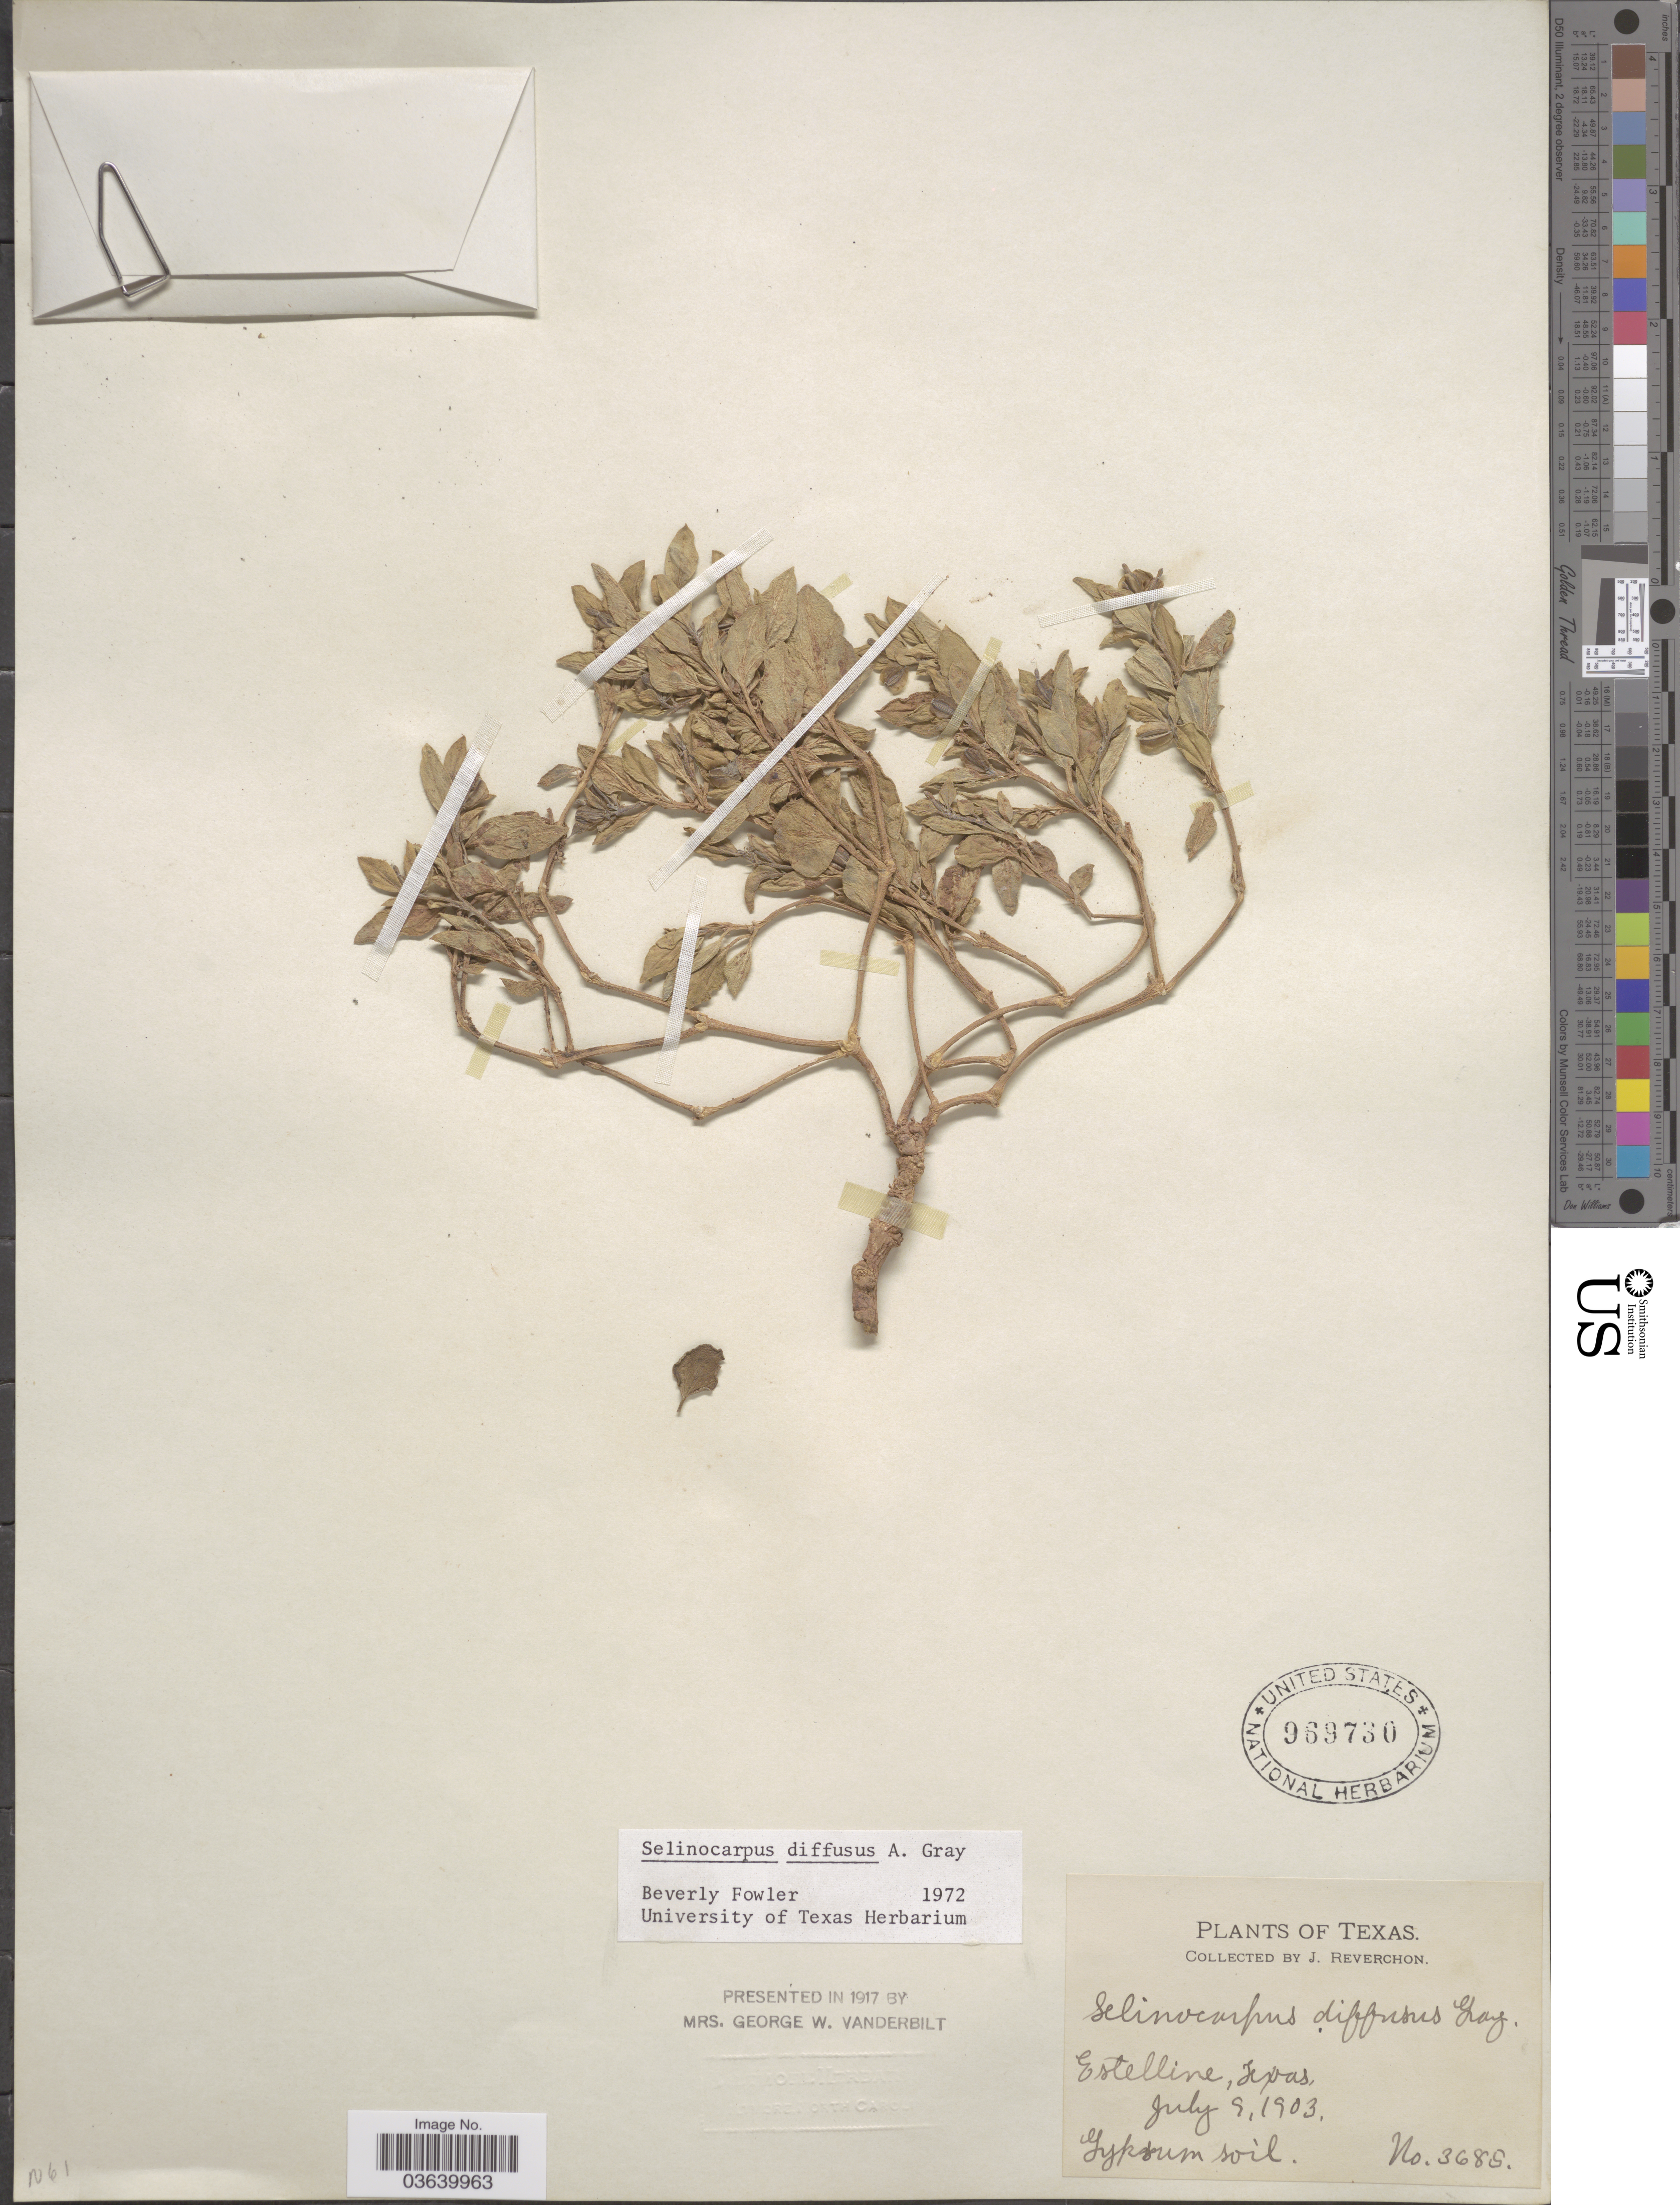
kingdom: Plantae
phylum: Tracheophyta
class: Magnoliopsida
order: Caryophyllales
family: Nyctaginaceae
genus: Acleisanthes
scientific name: Acleisanthes diffusa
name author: (A. Gray) R.A. Levin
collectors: J. Reverchon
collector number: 3685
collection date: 1903-07-09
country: United States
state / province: Texas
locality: Estelline.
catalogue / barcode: US 969730